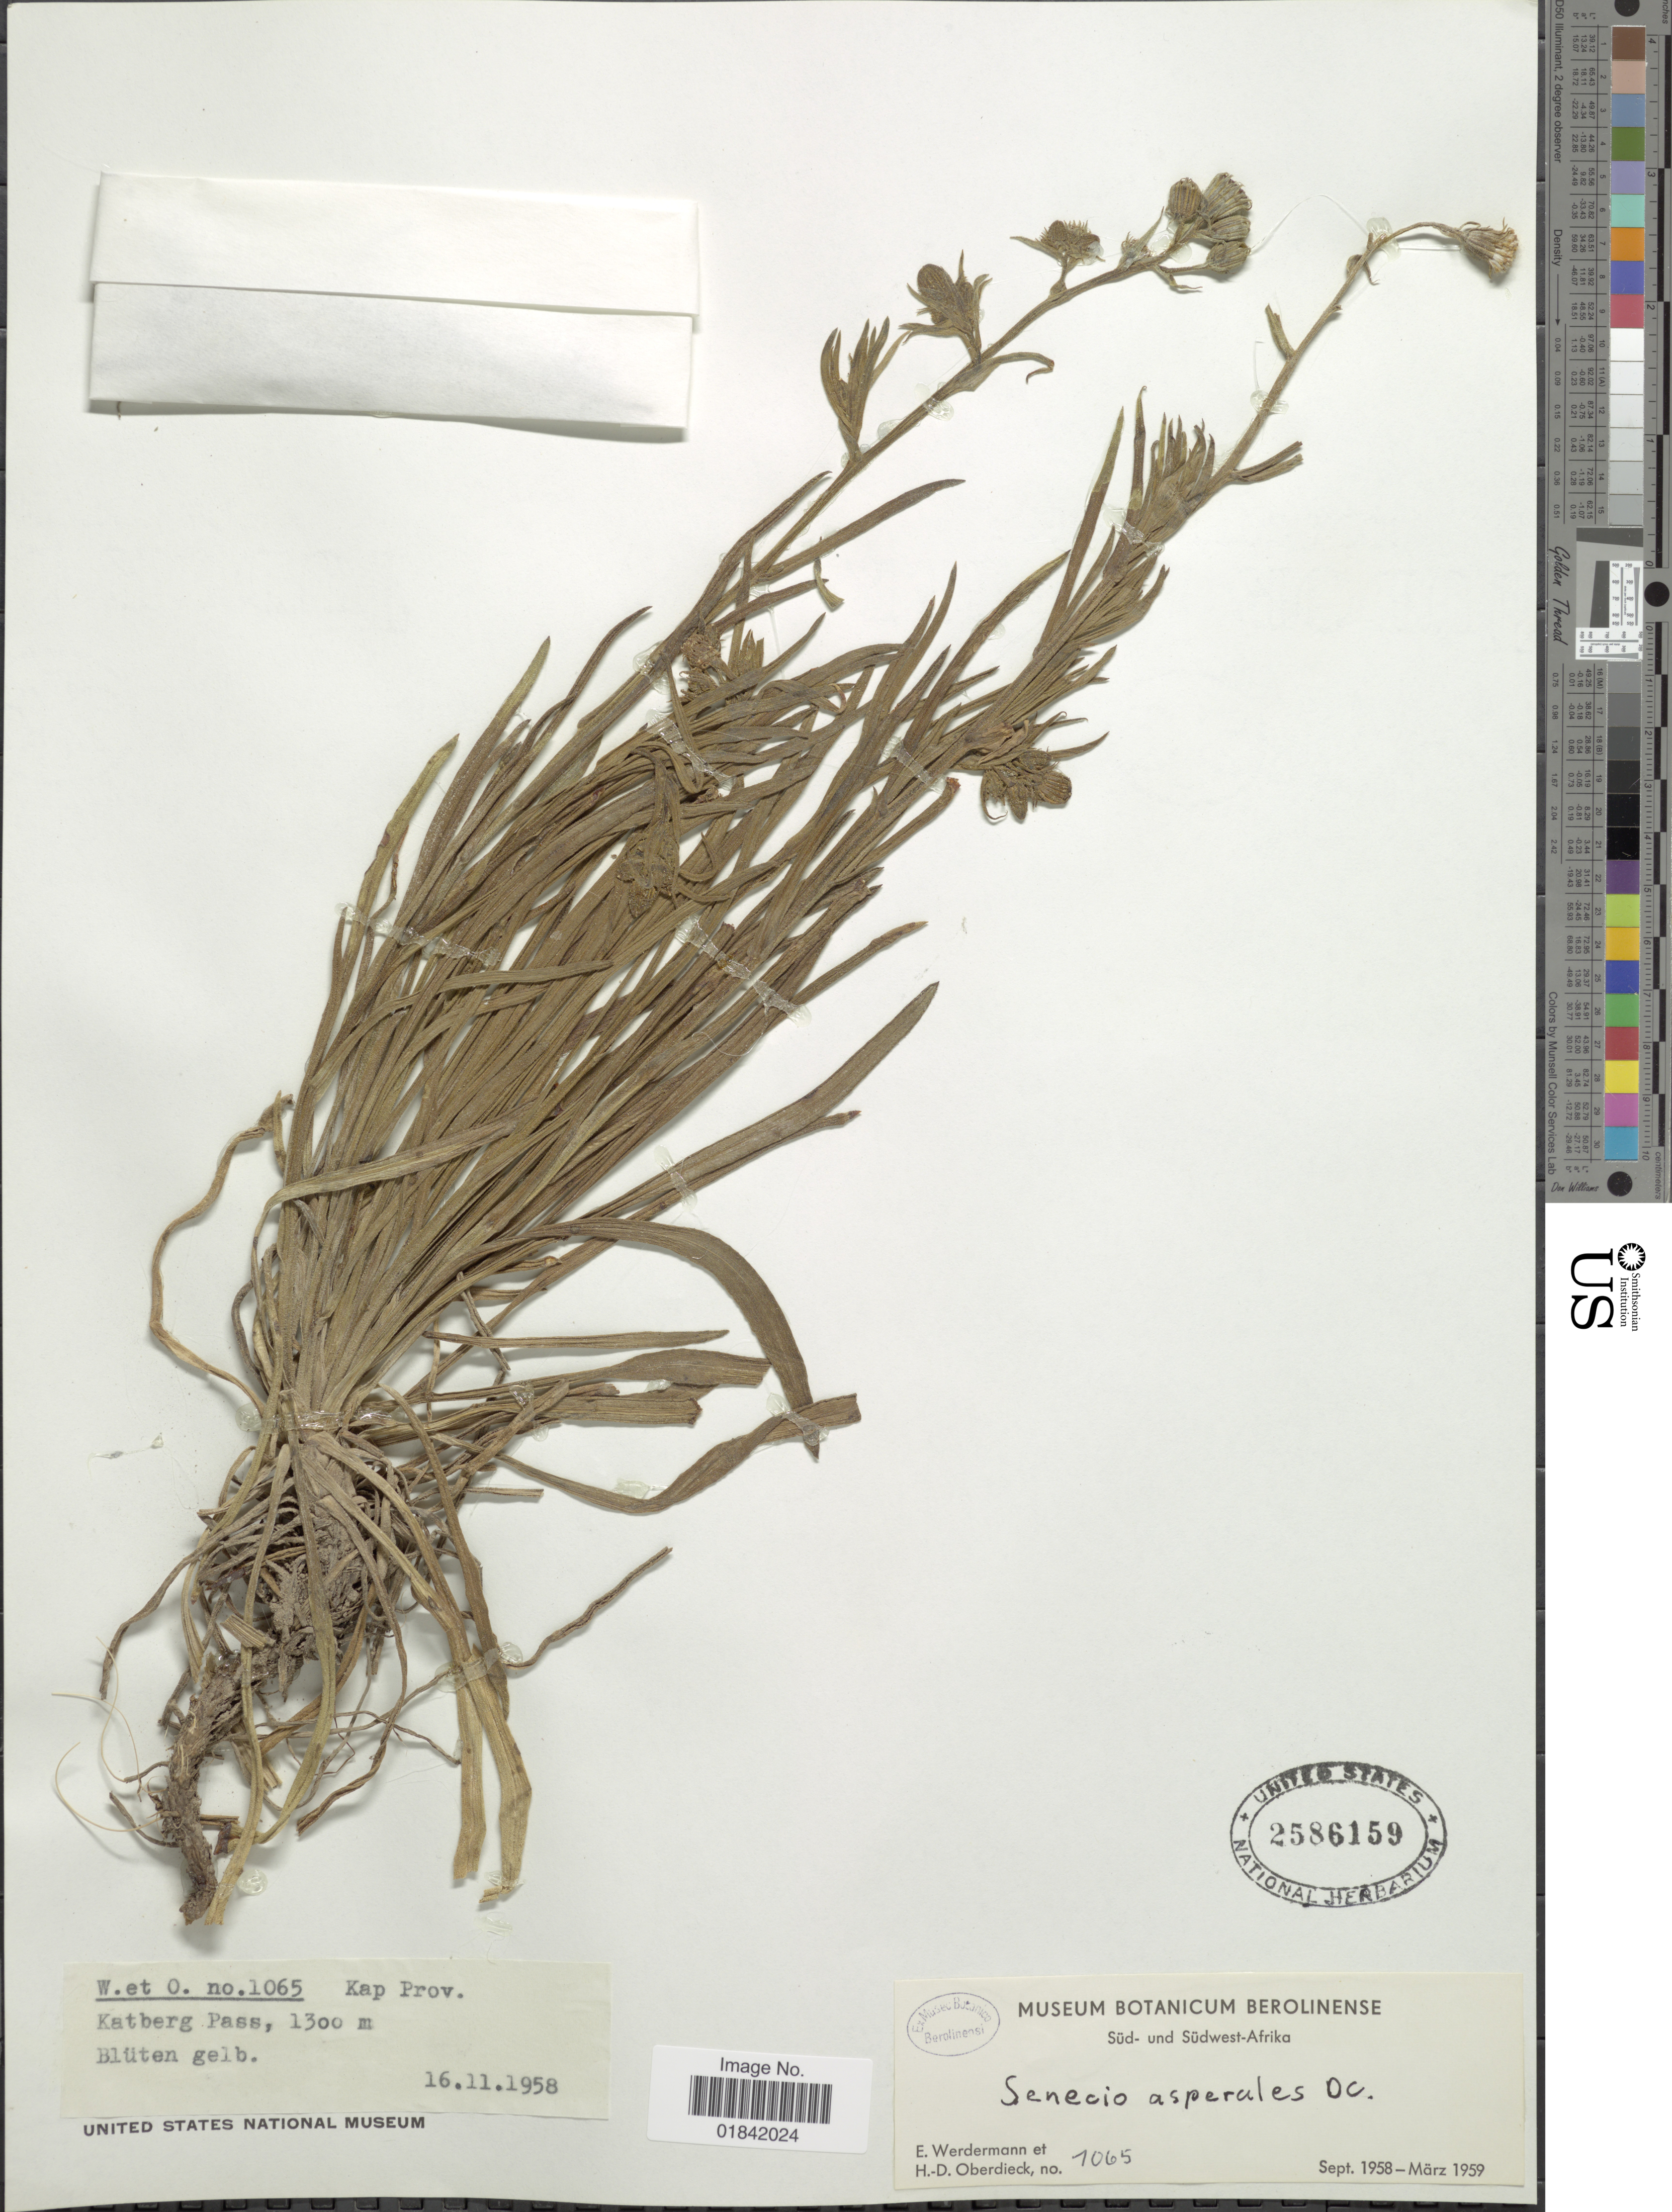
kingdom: Plantae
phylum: Tracheophyta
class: Magnoliopsida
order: Asterales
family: Asteraceae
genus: Senecio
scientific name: Senecio asperulus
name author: DC.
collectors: E. Werdermann & H. Oberdieck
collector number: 1065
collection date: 1958-11-16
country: South Africa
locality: Kap Prov., Katberg Pass, Bluten gelb, Sud- und Sudwest- Afrika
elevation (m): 1300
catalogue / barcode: US 2586159